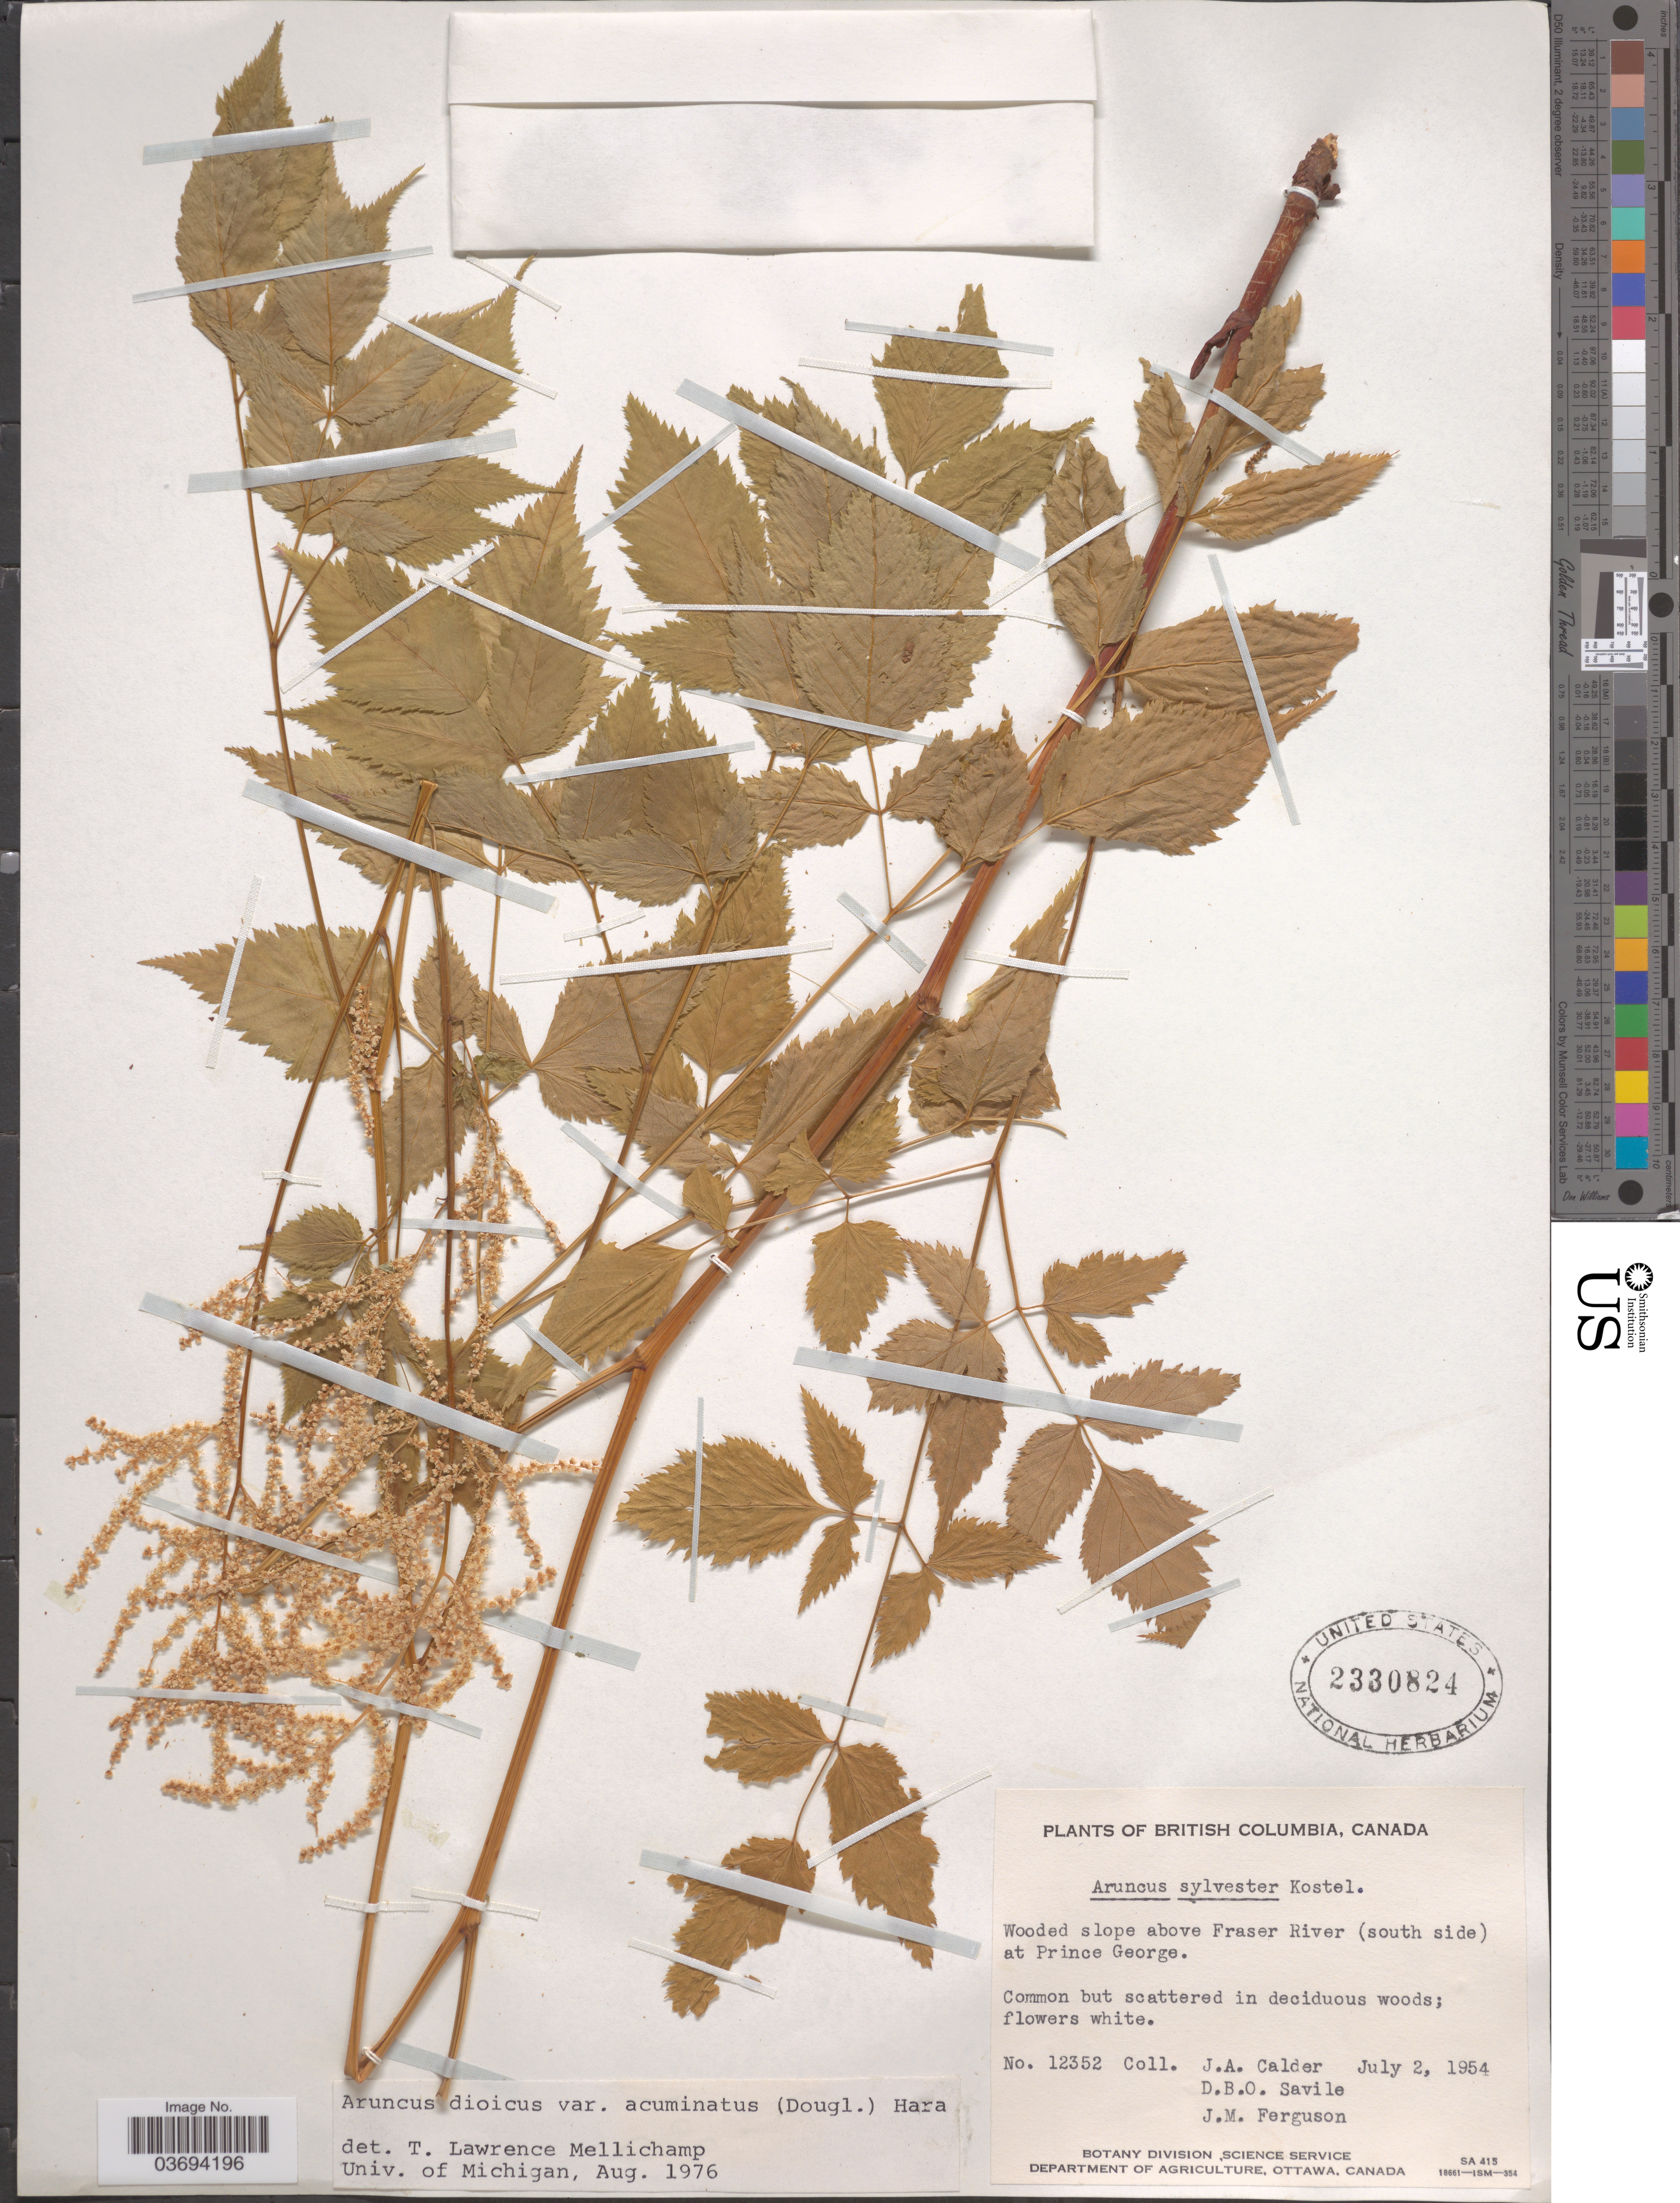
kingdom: Plantae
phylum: Tracheophyta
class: Magnoliopsida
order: Rosales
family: Rosaceae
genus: Aruncus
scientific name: Aruncus dioicus var. acuminatus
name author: (Rydb.) H. Hara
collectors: J. A. Calder, D. Savile & J. M. Ferguson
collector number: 12352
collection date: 1954-07-02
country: Canada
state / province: British Columbia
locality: Wooded slope above Fraser River (south side) at Prince George.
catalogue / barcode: US 2330824